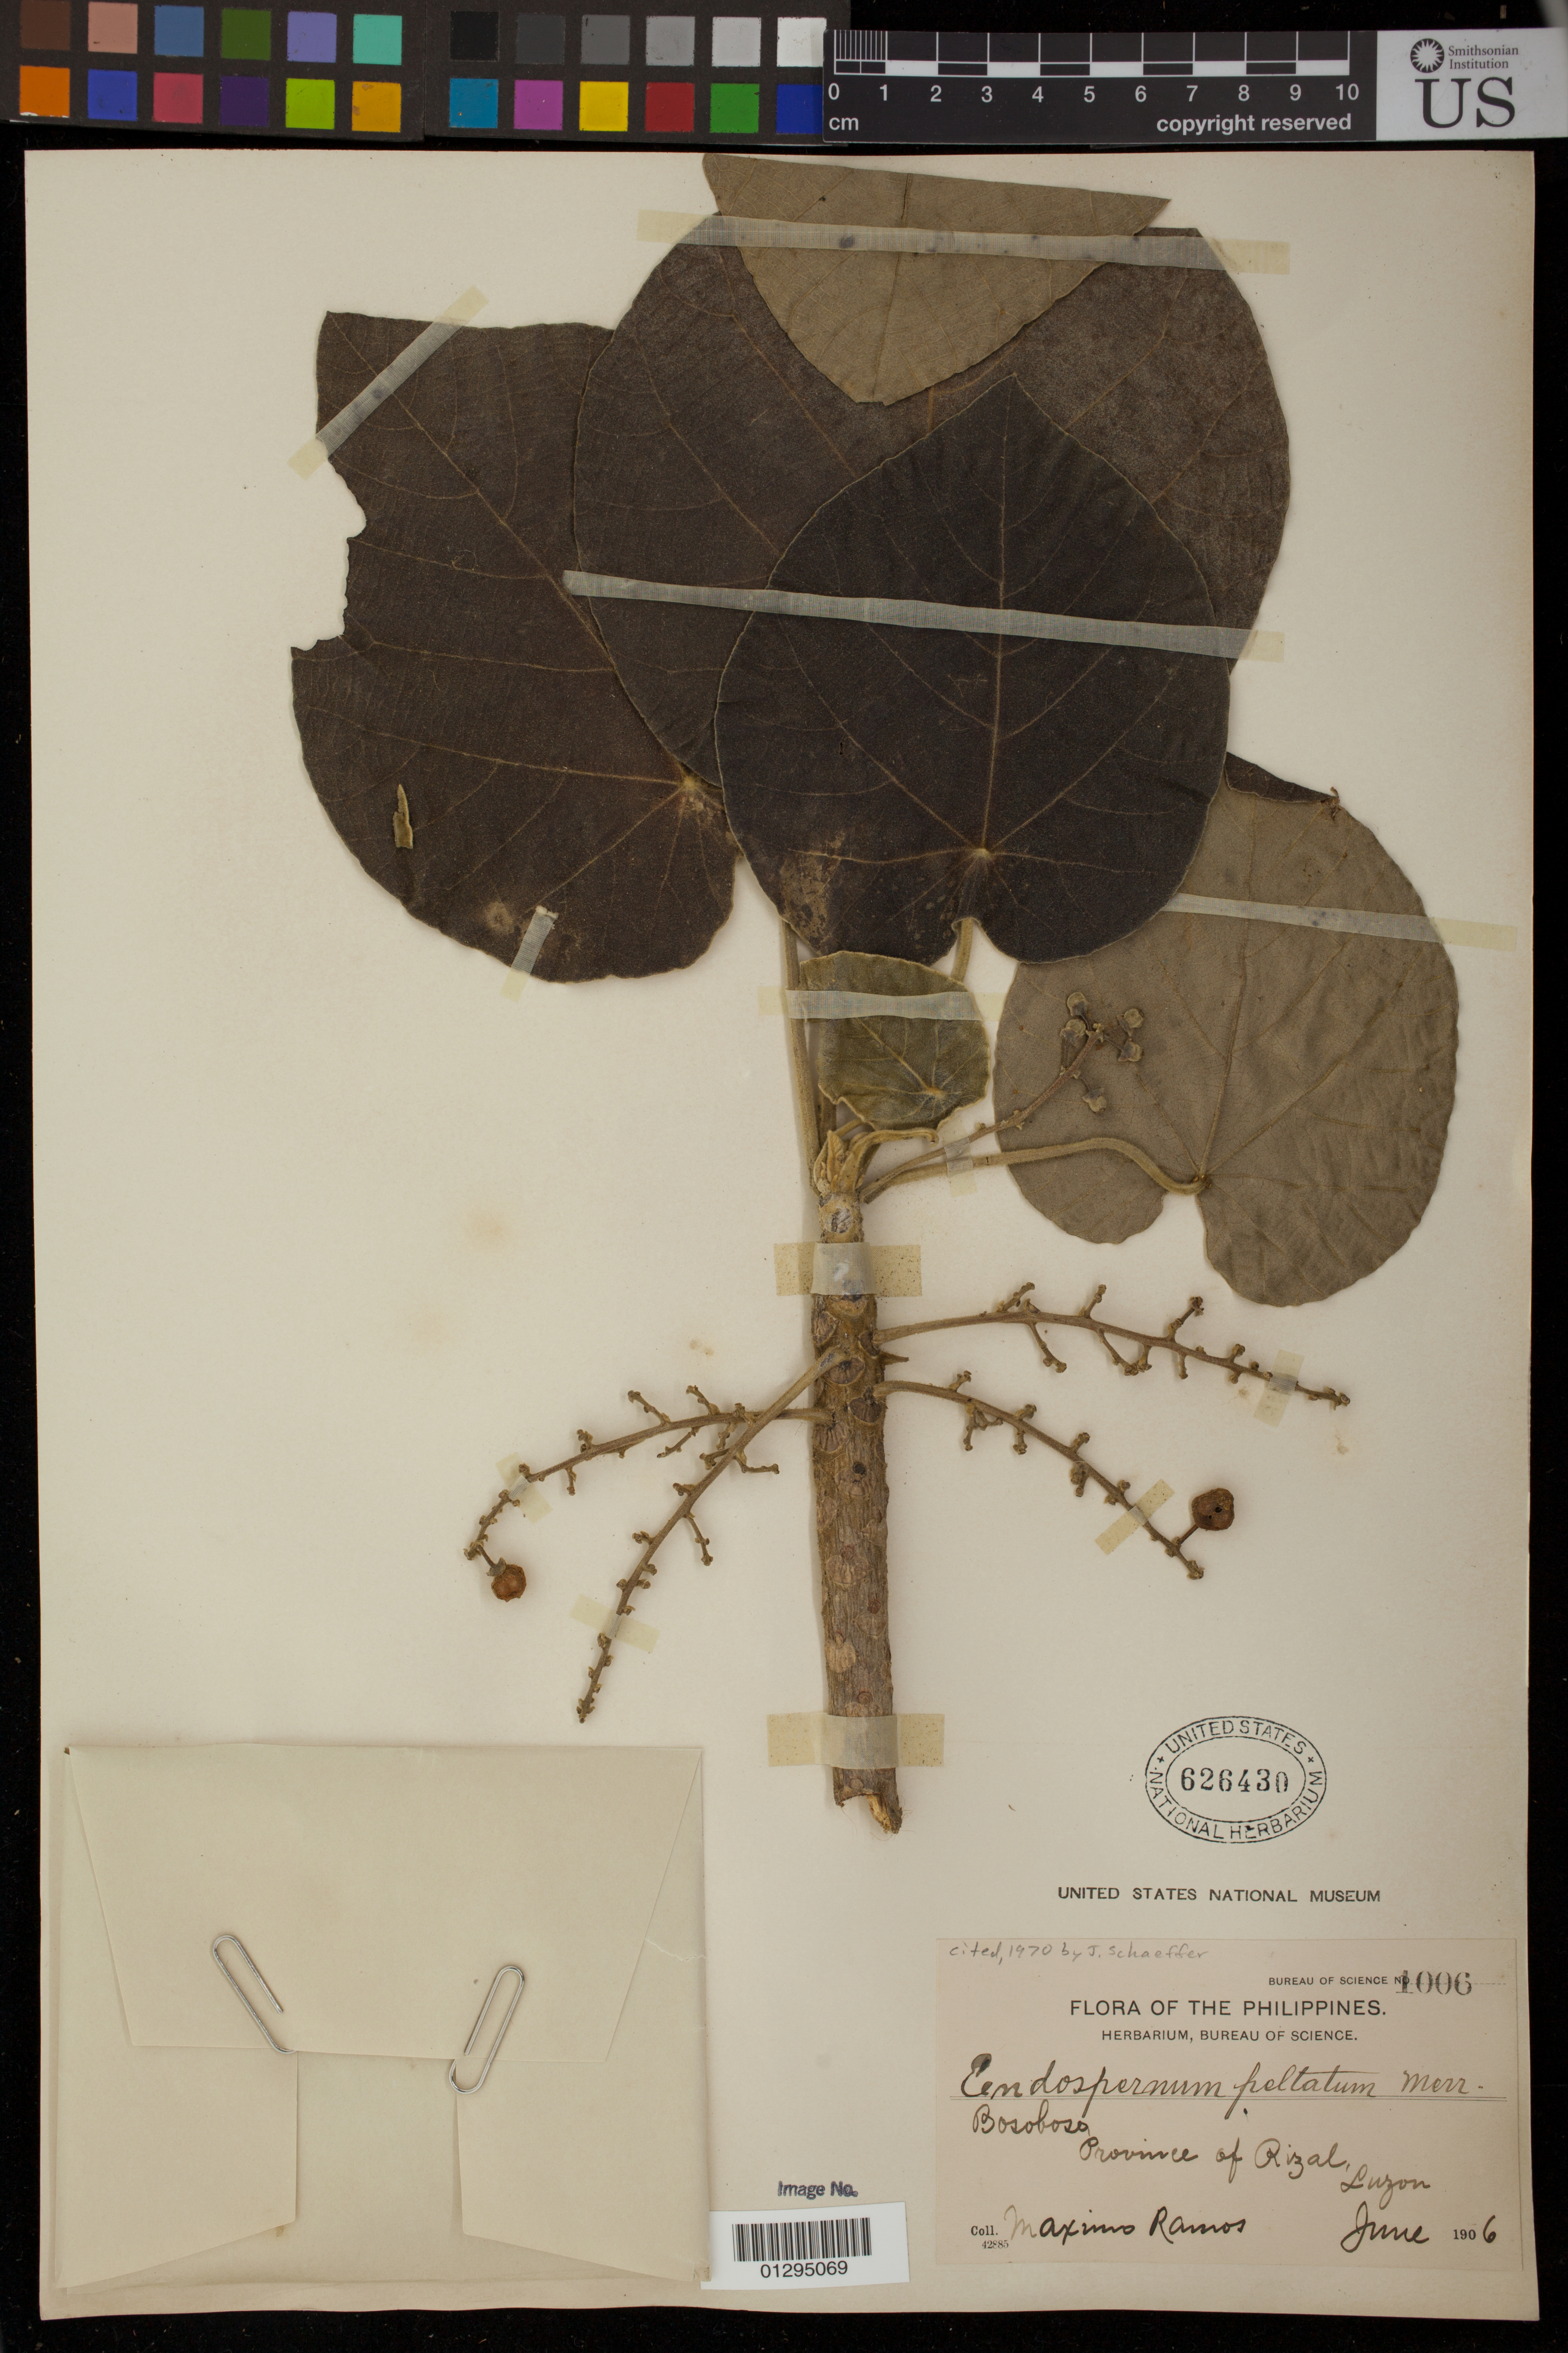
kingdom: Plantae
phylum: Tracheophyta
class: Magnoliopsida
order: Malpighiales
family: Euphorbiaceae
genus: Endospermum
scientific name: Endospermum peltatum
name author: Merr.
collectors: M. Ramos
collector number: Bur. Sci. 1006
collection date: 1906-06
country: Philippines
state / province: Calabarzon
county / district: Rizal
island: Luzon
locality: Bosoboso, Province of Rizal, Luzon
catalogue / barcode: US 626430